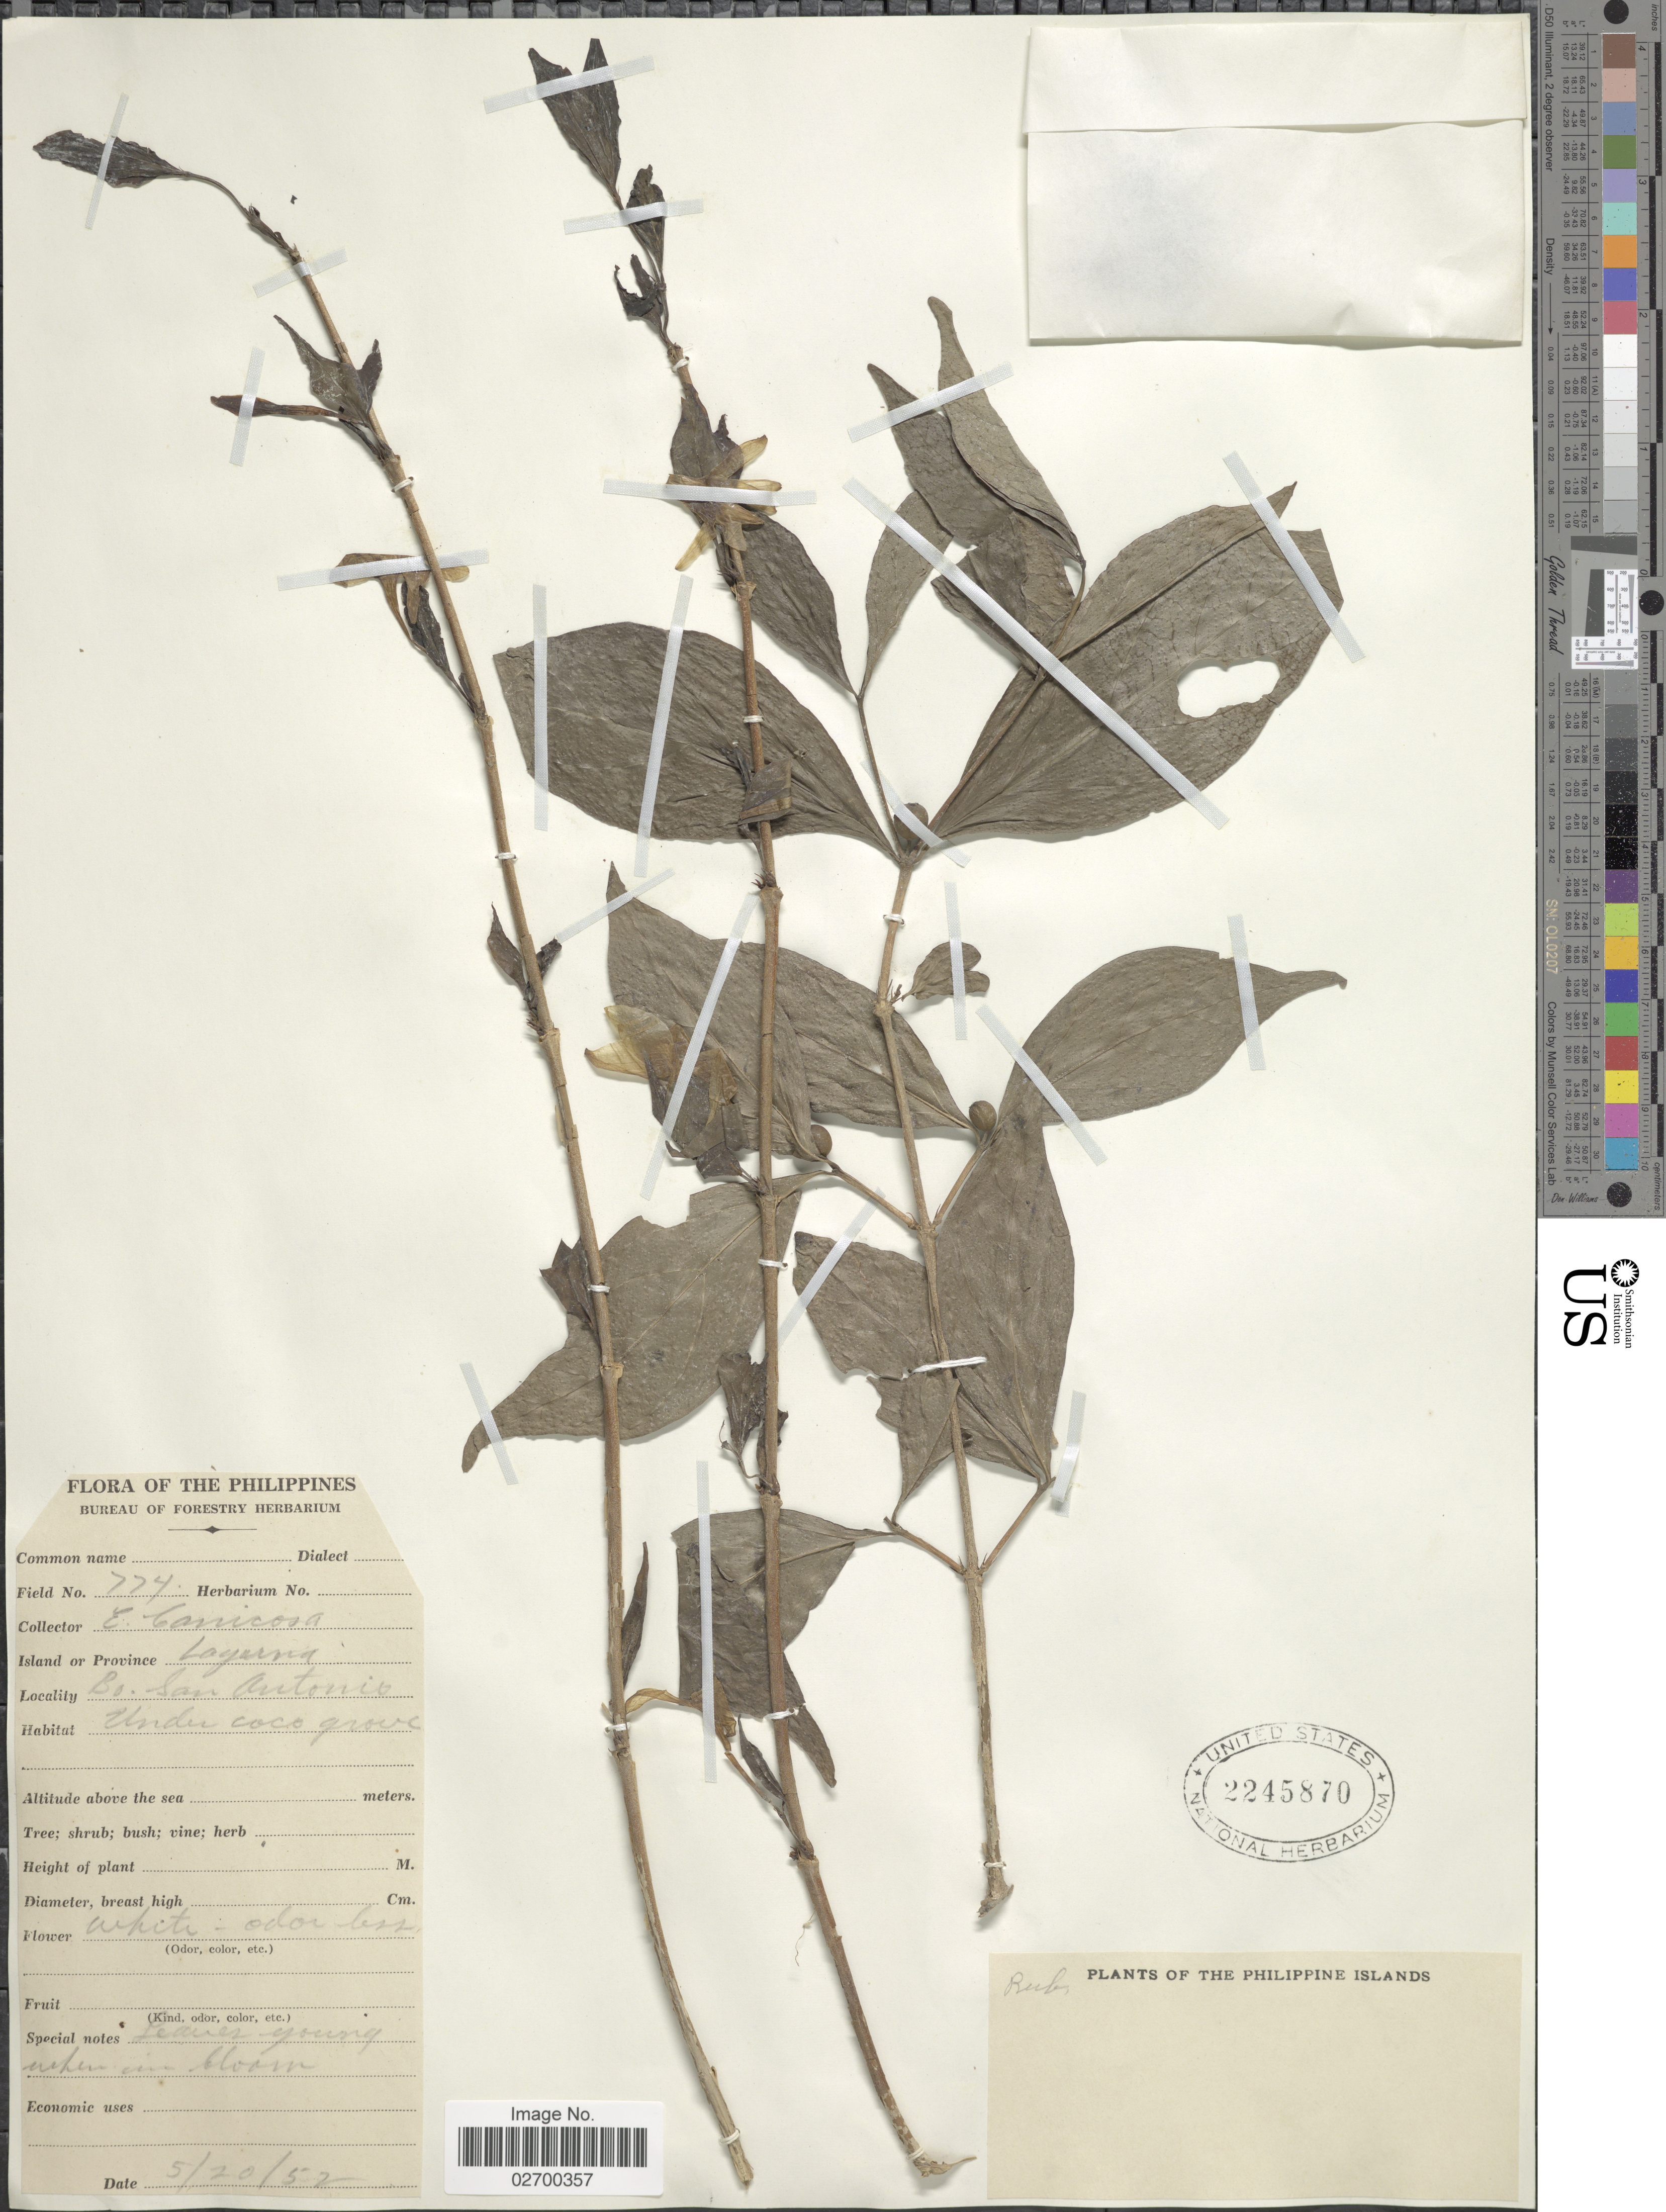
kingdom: Plantae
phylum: Tracheophyta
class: Magnoliopsida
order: Gentianales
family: Rubiaceae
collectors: E. Canicosa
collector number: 774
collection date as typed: Transcribed d/m/y: 20/5/52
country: Philippines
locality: Philippine Islands. Layurna. Bo. San Antonio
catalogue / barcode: US 2245870